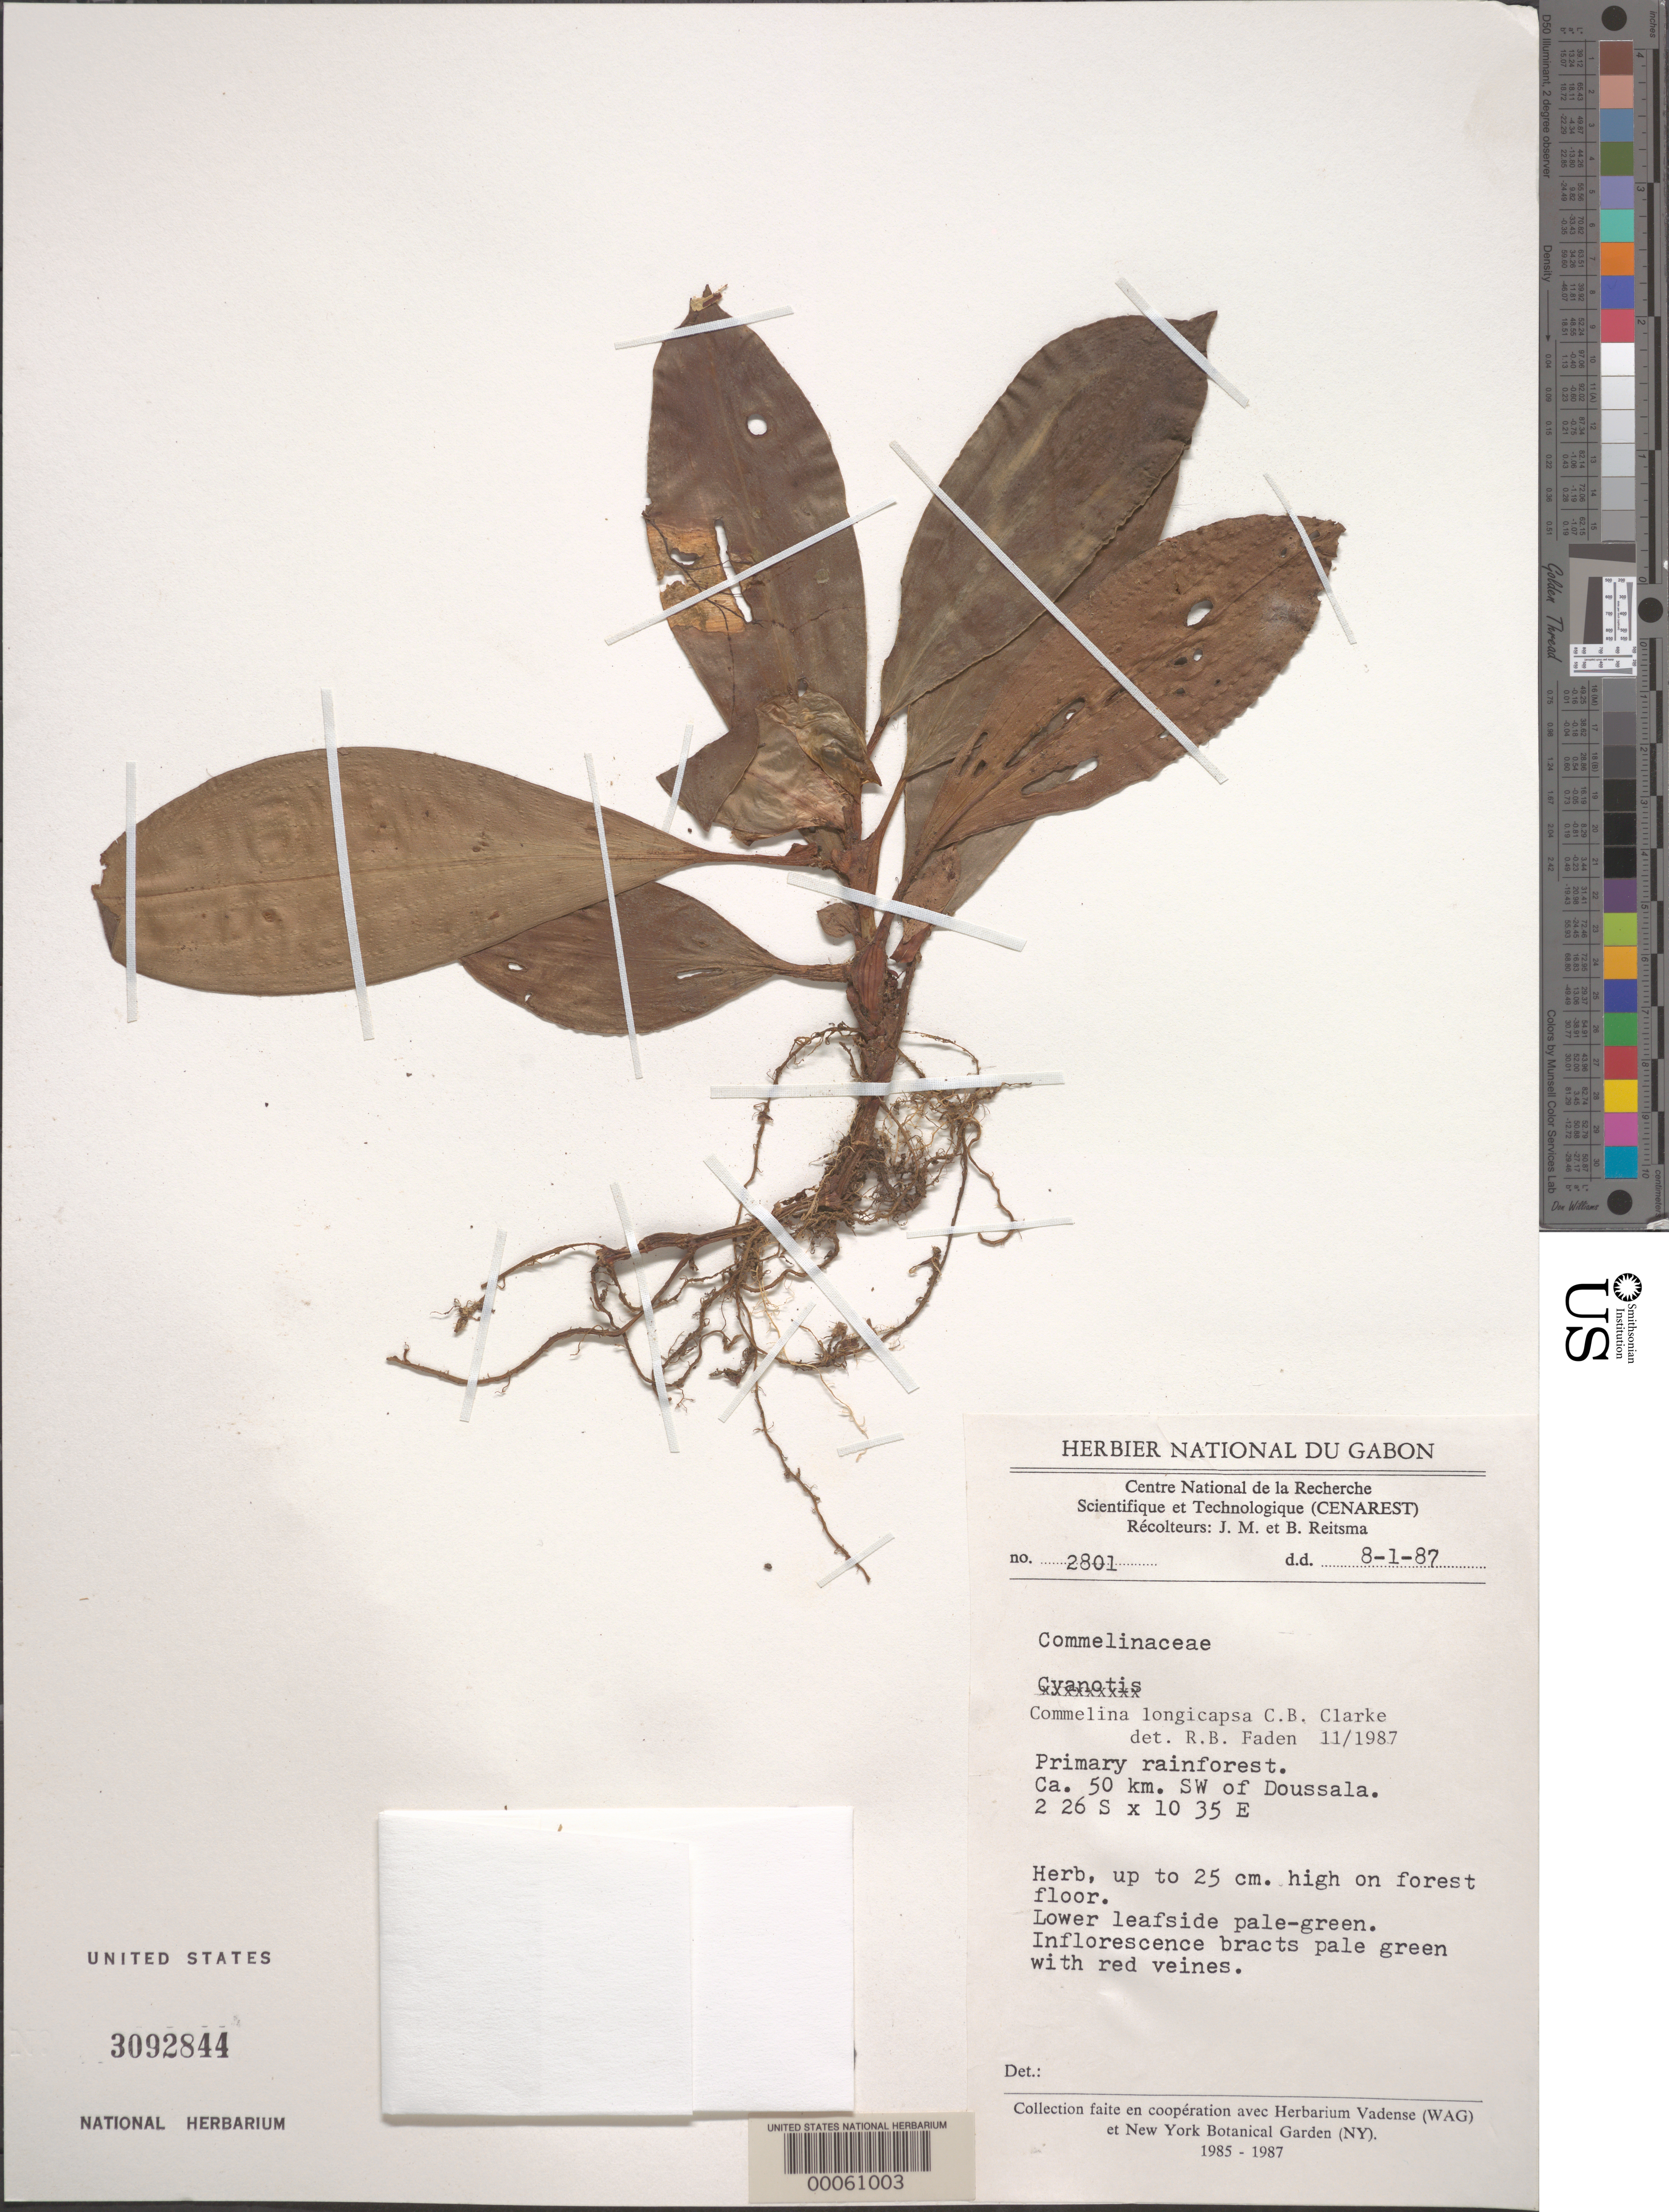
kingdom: Plantae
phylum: Tracheophyta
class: Liliopsida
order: Commelinales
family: Commelinaceae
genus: Commelina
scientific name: Commelina longicapsa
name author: C.B. Clarke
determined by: Faden, Robert B., (US), Smithsonian Institution - National Museum of Natural History (UNITED STATES)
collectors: J. Reitsma & B. Reitsma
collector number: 2801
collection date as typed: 08 Jan 1987 or 01 Aug 1987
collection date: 1987-01-08 or 1987-08-01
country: Gabon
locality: Ca. 25 km. SW of Doussala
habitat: Primary rainforest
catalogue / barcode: US 3092844